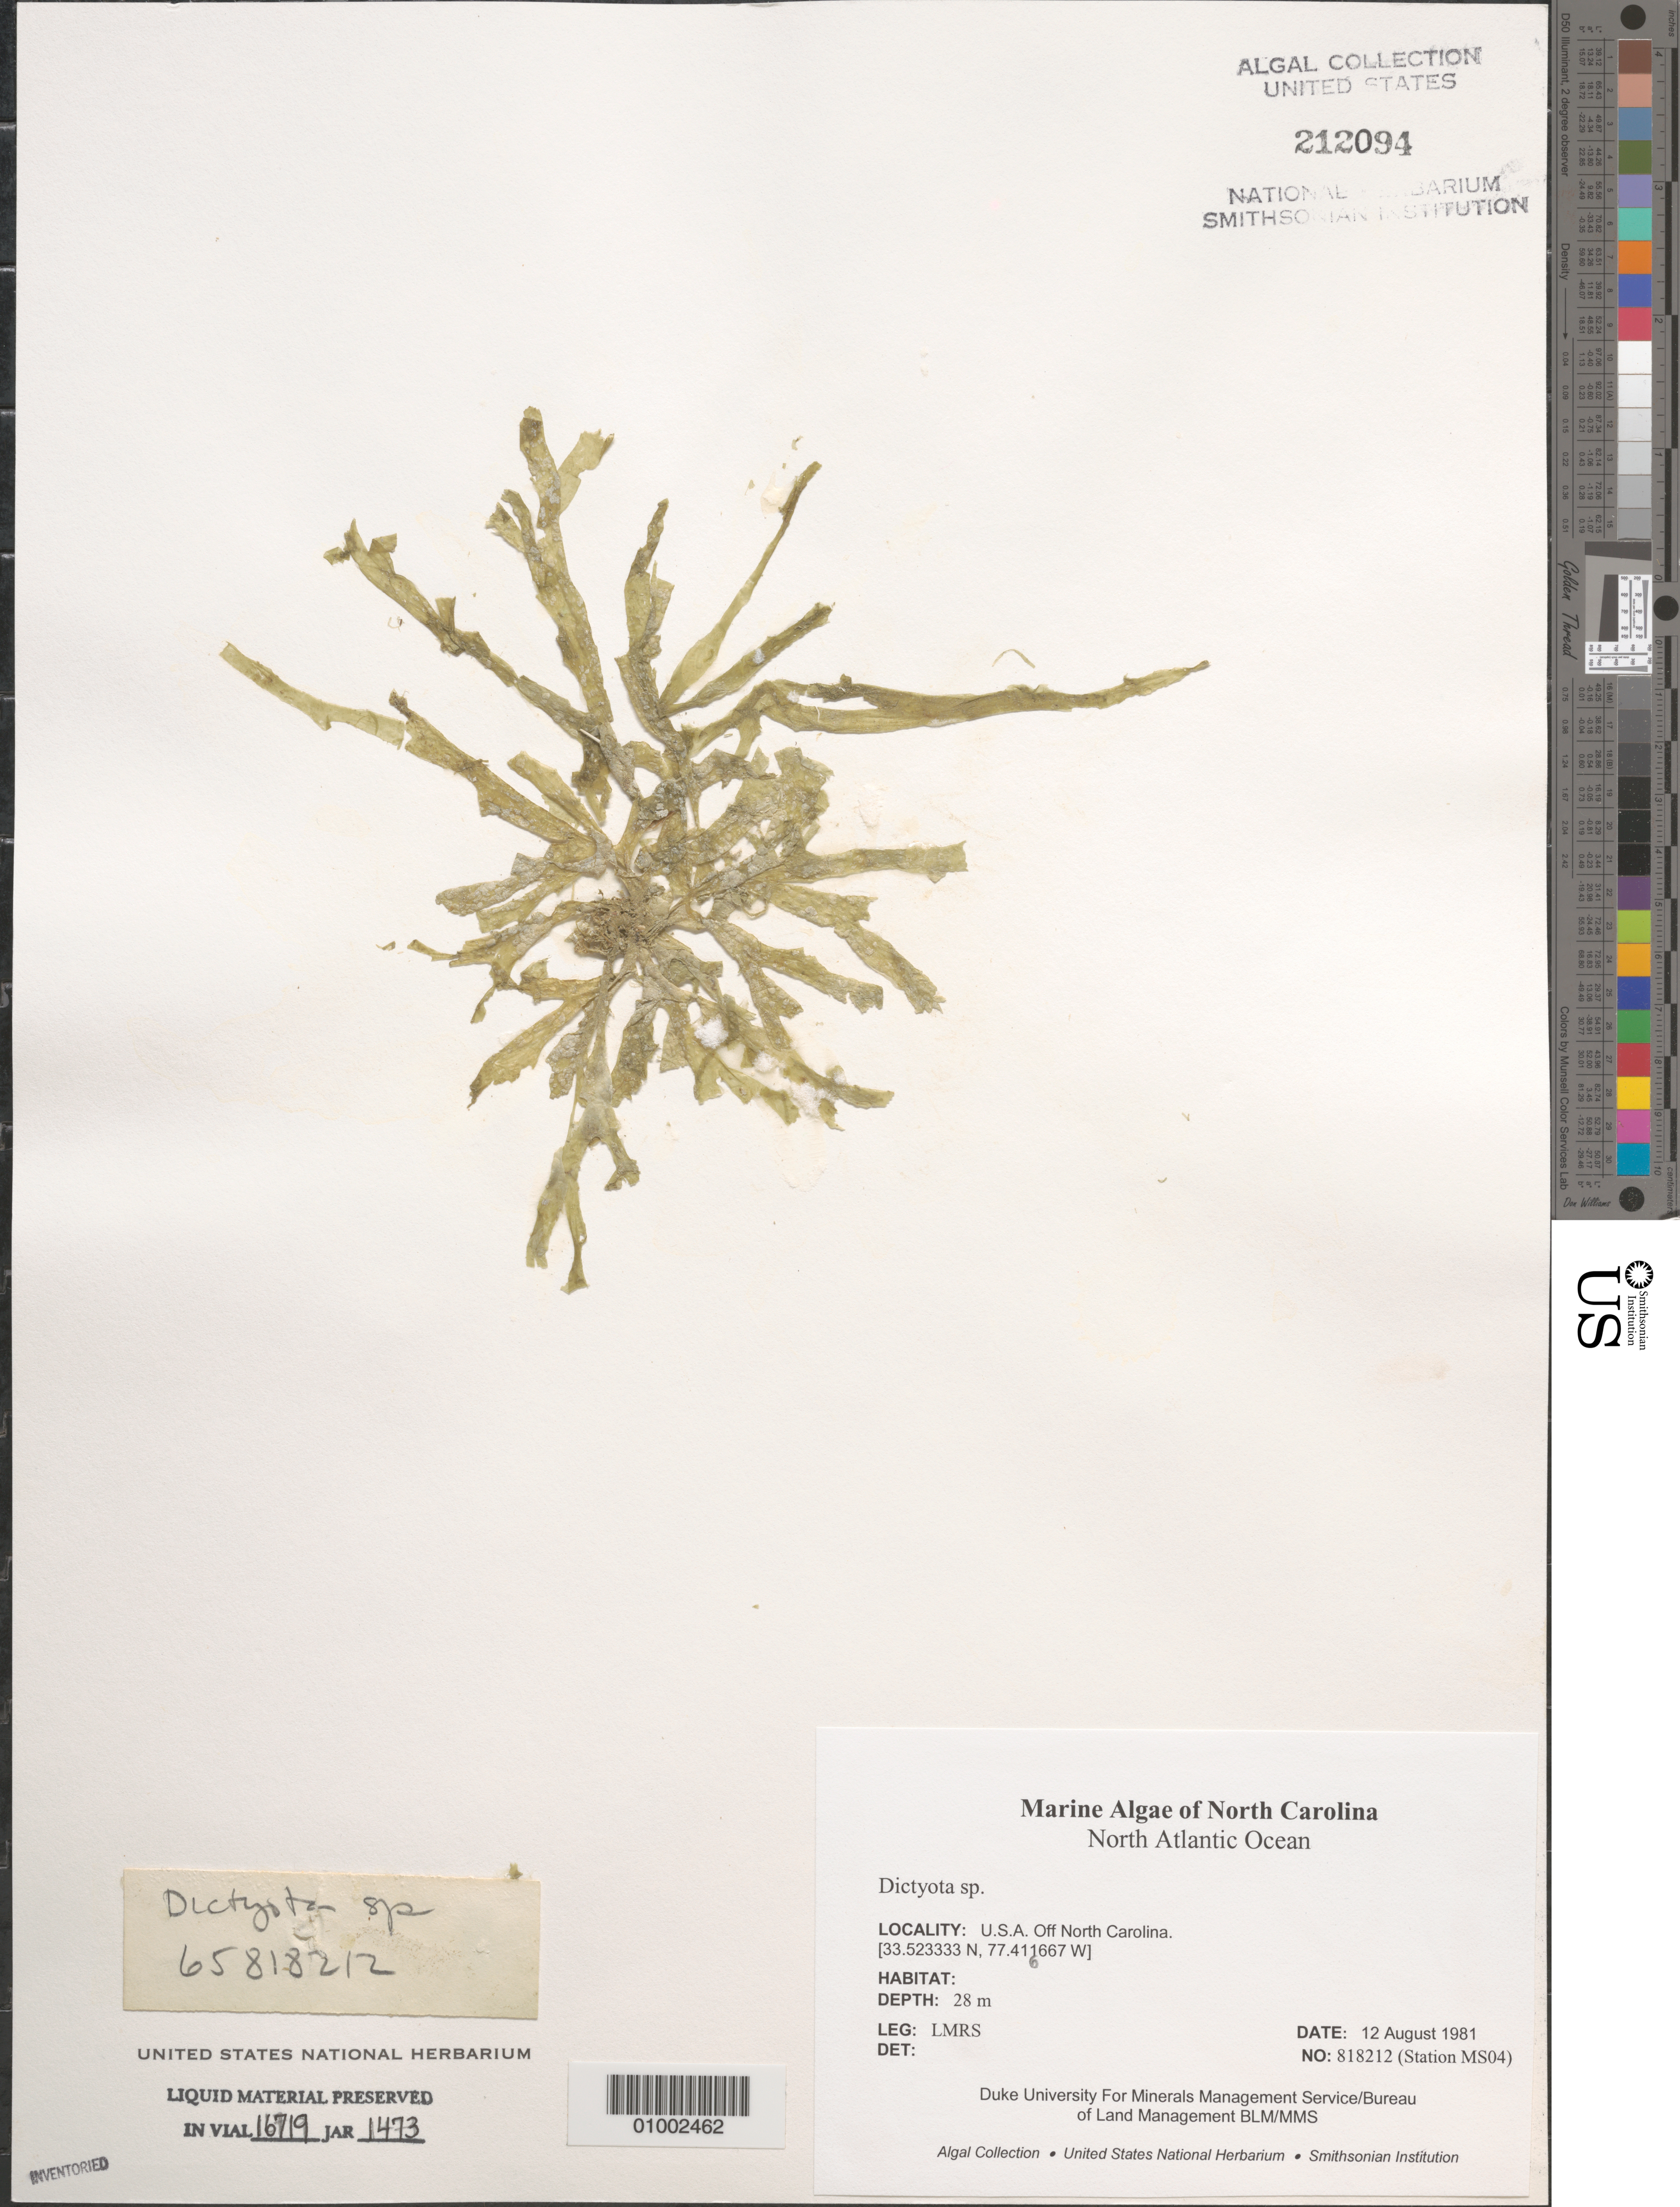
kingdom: Chromista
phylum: Ochrophyta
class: Phaeophyceae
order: Dictyotales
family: Dictyotaceae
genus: Dictyota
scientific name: Dictyota sp.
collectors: LMRS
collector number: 818212 (Station MS04)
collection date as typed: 12 Aug 1981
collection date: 1981-08-12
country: United States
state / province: North Carolina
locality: North Atlantic Ocean off North Carolina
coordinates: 33.523333 N, 77.416667 W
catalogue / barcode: US 212094